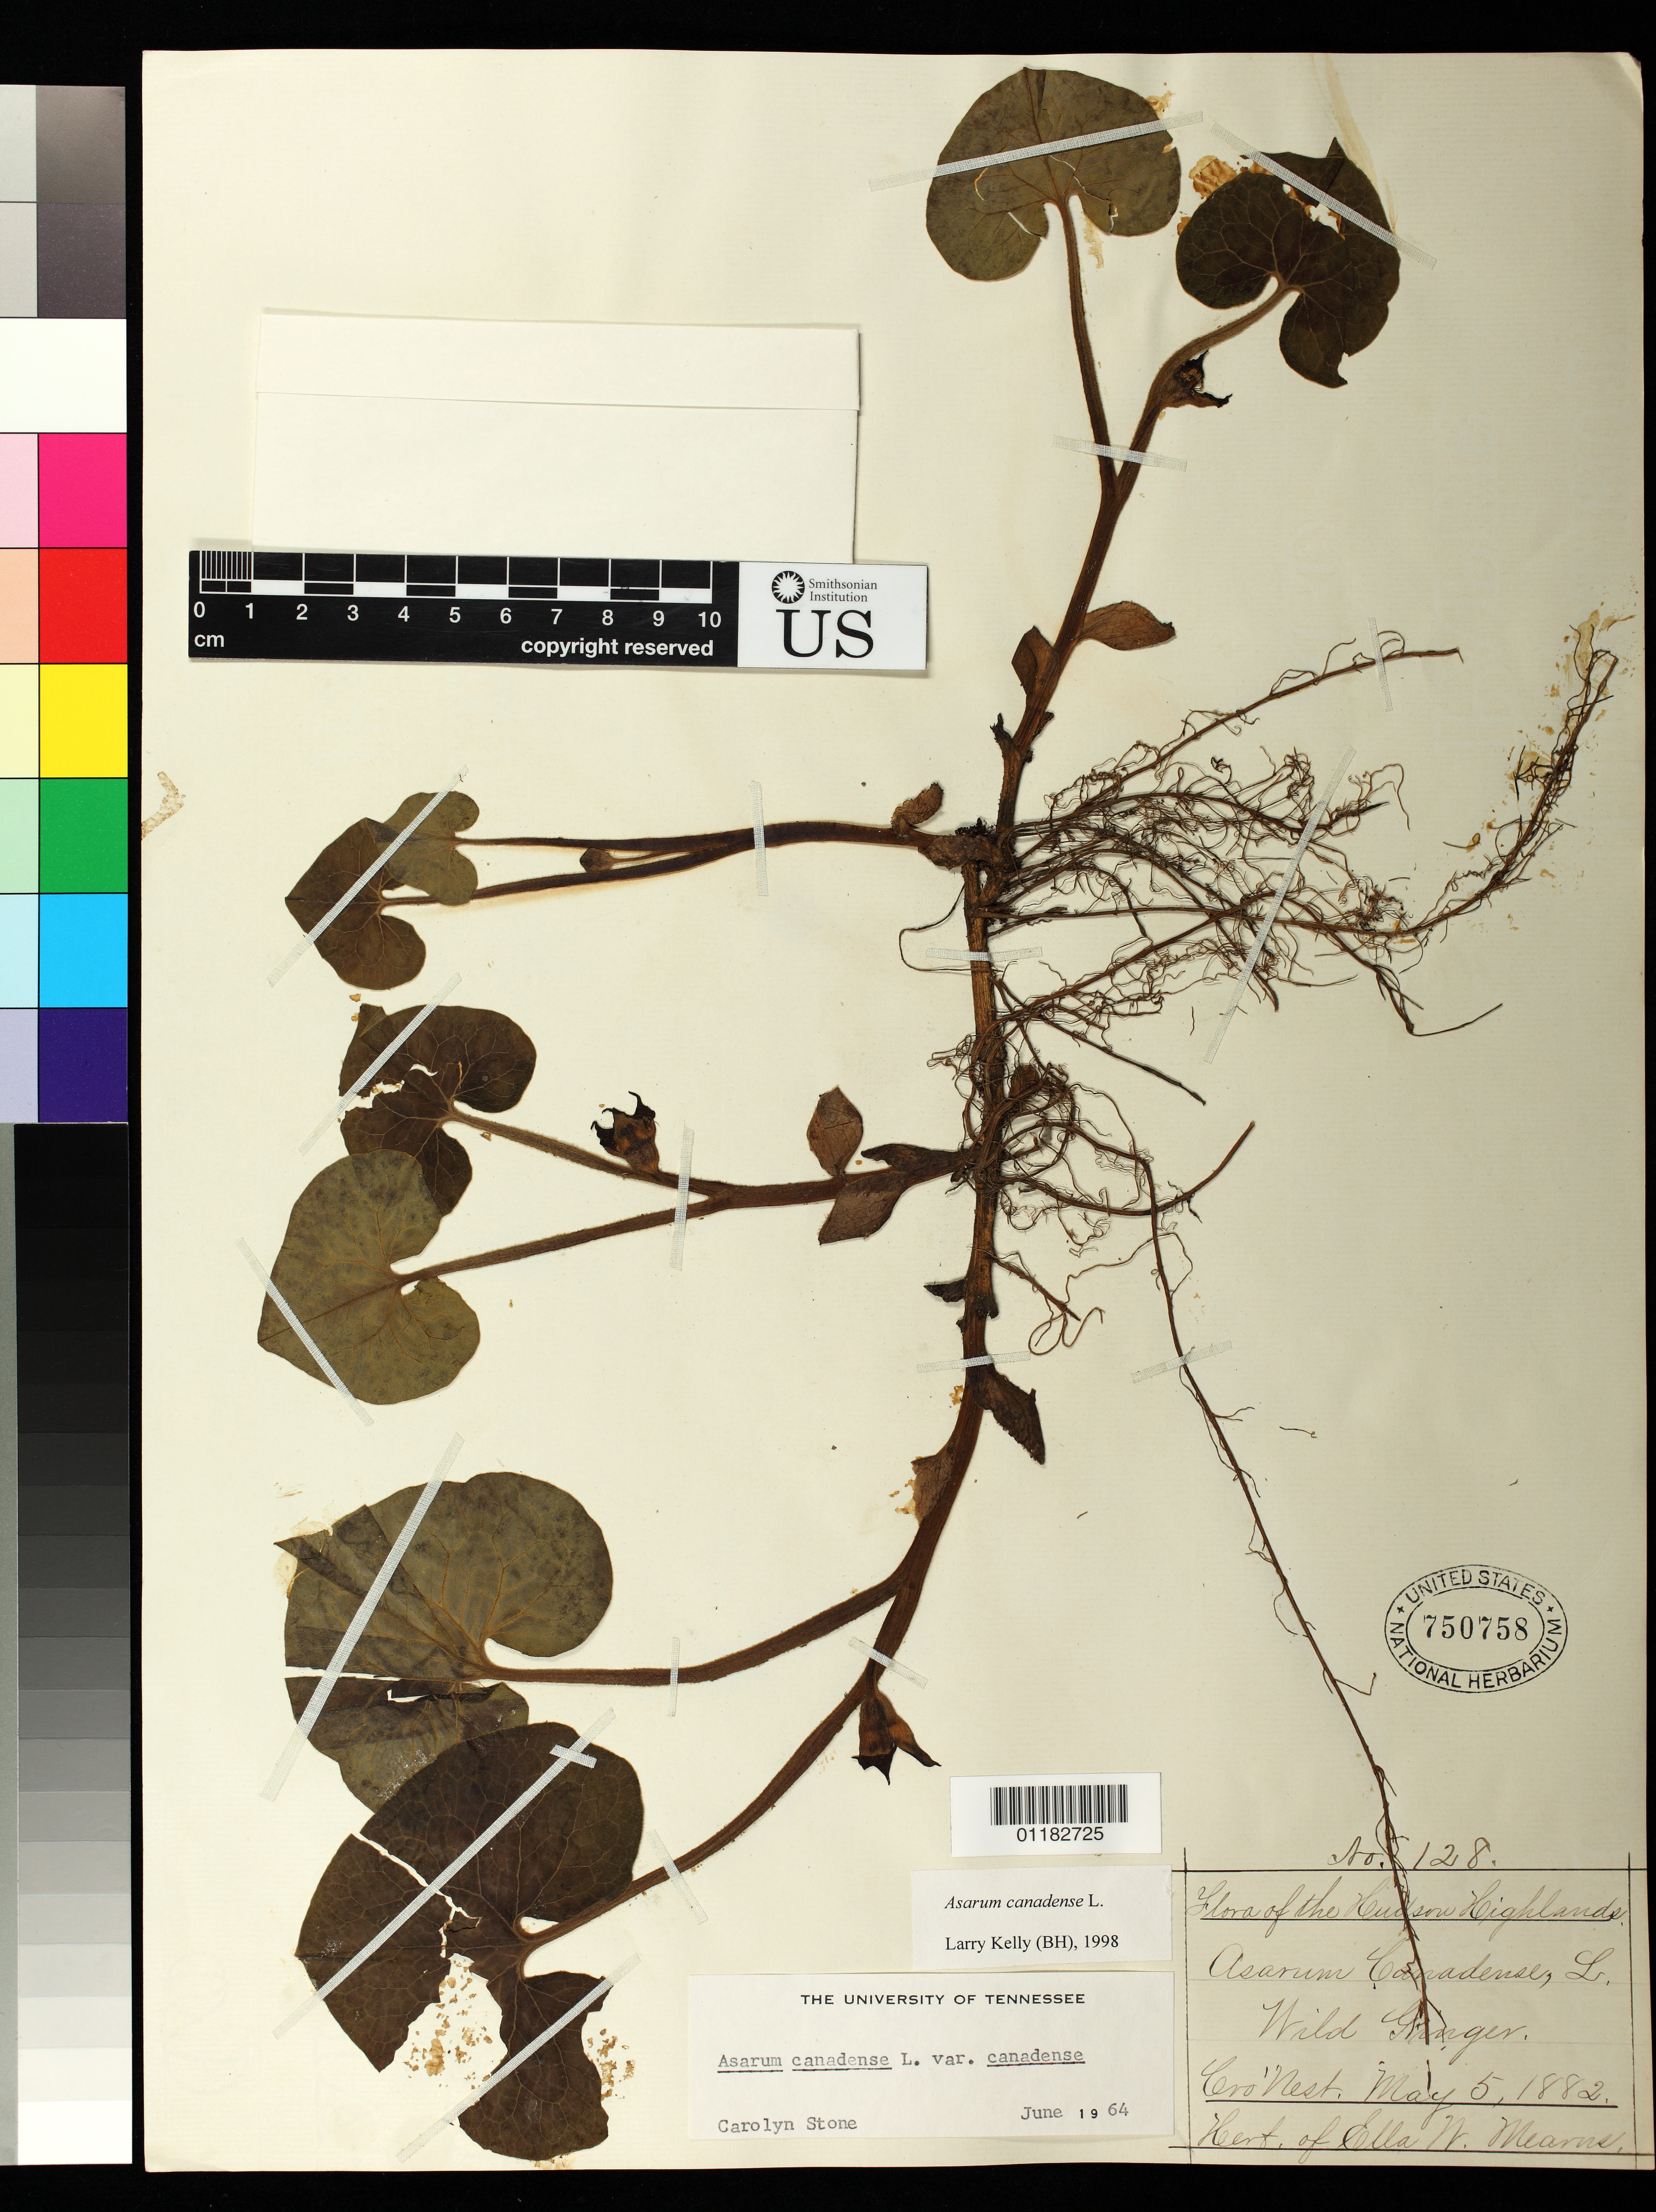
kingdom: Plantae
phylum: Tracheophyta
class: Magnoliopsida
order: Piperales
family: Aristolochiaceae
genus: Asarum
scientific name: Asarum canadense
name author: L.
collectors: E. W. Mearns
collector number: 128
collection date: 1882-05-05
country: United States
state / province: New York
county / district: Orange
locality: Hudson Highlands, Cro' Nest [Crows Nest], Orange County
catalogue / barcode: US 750758